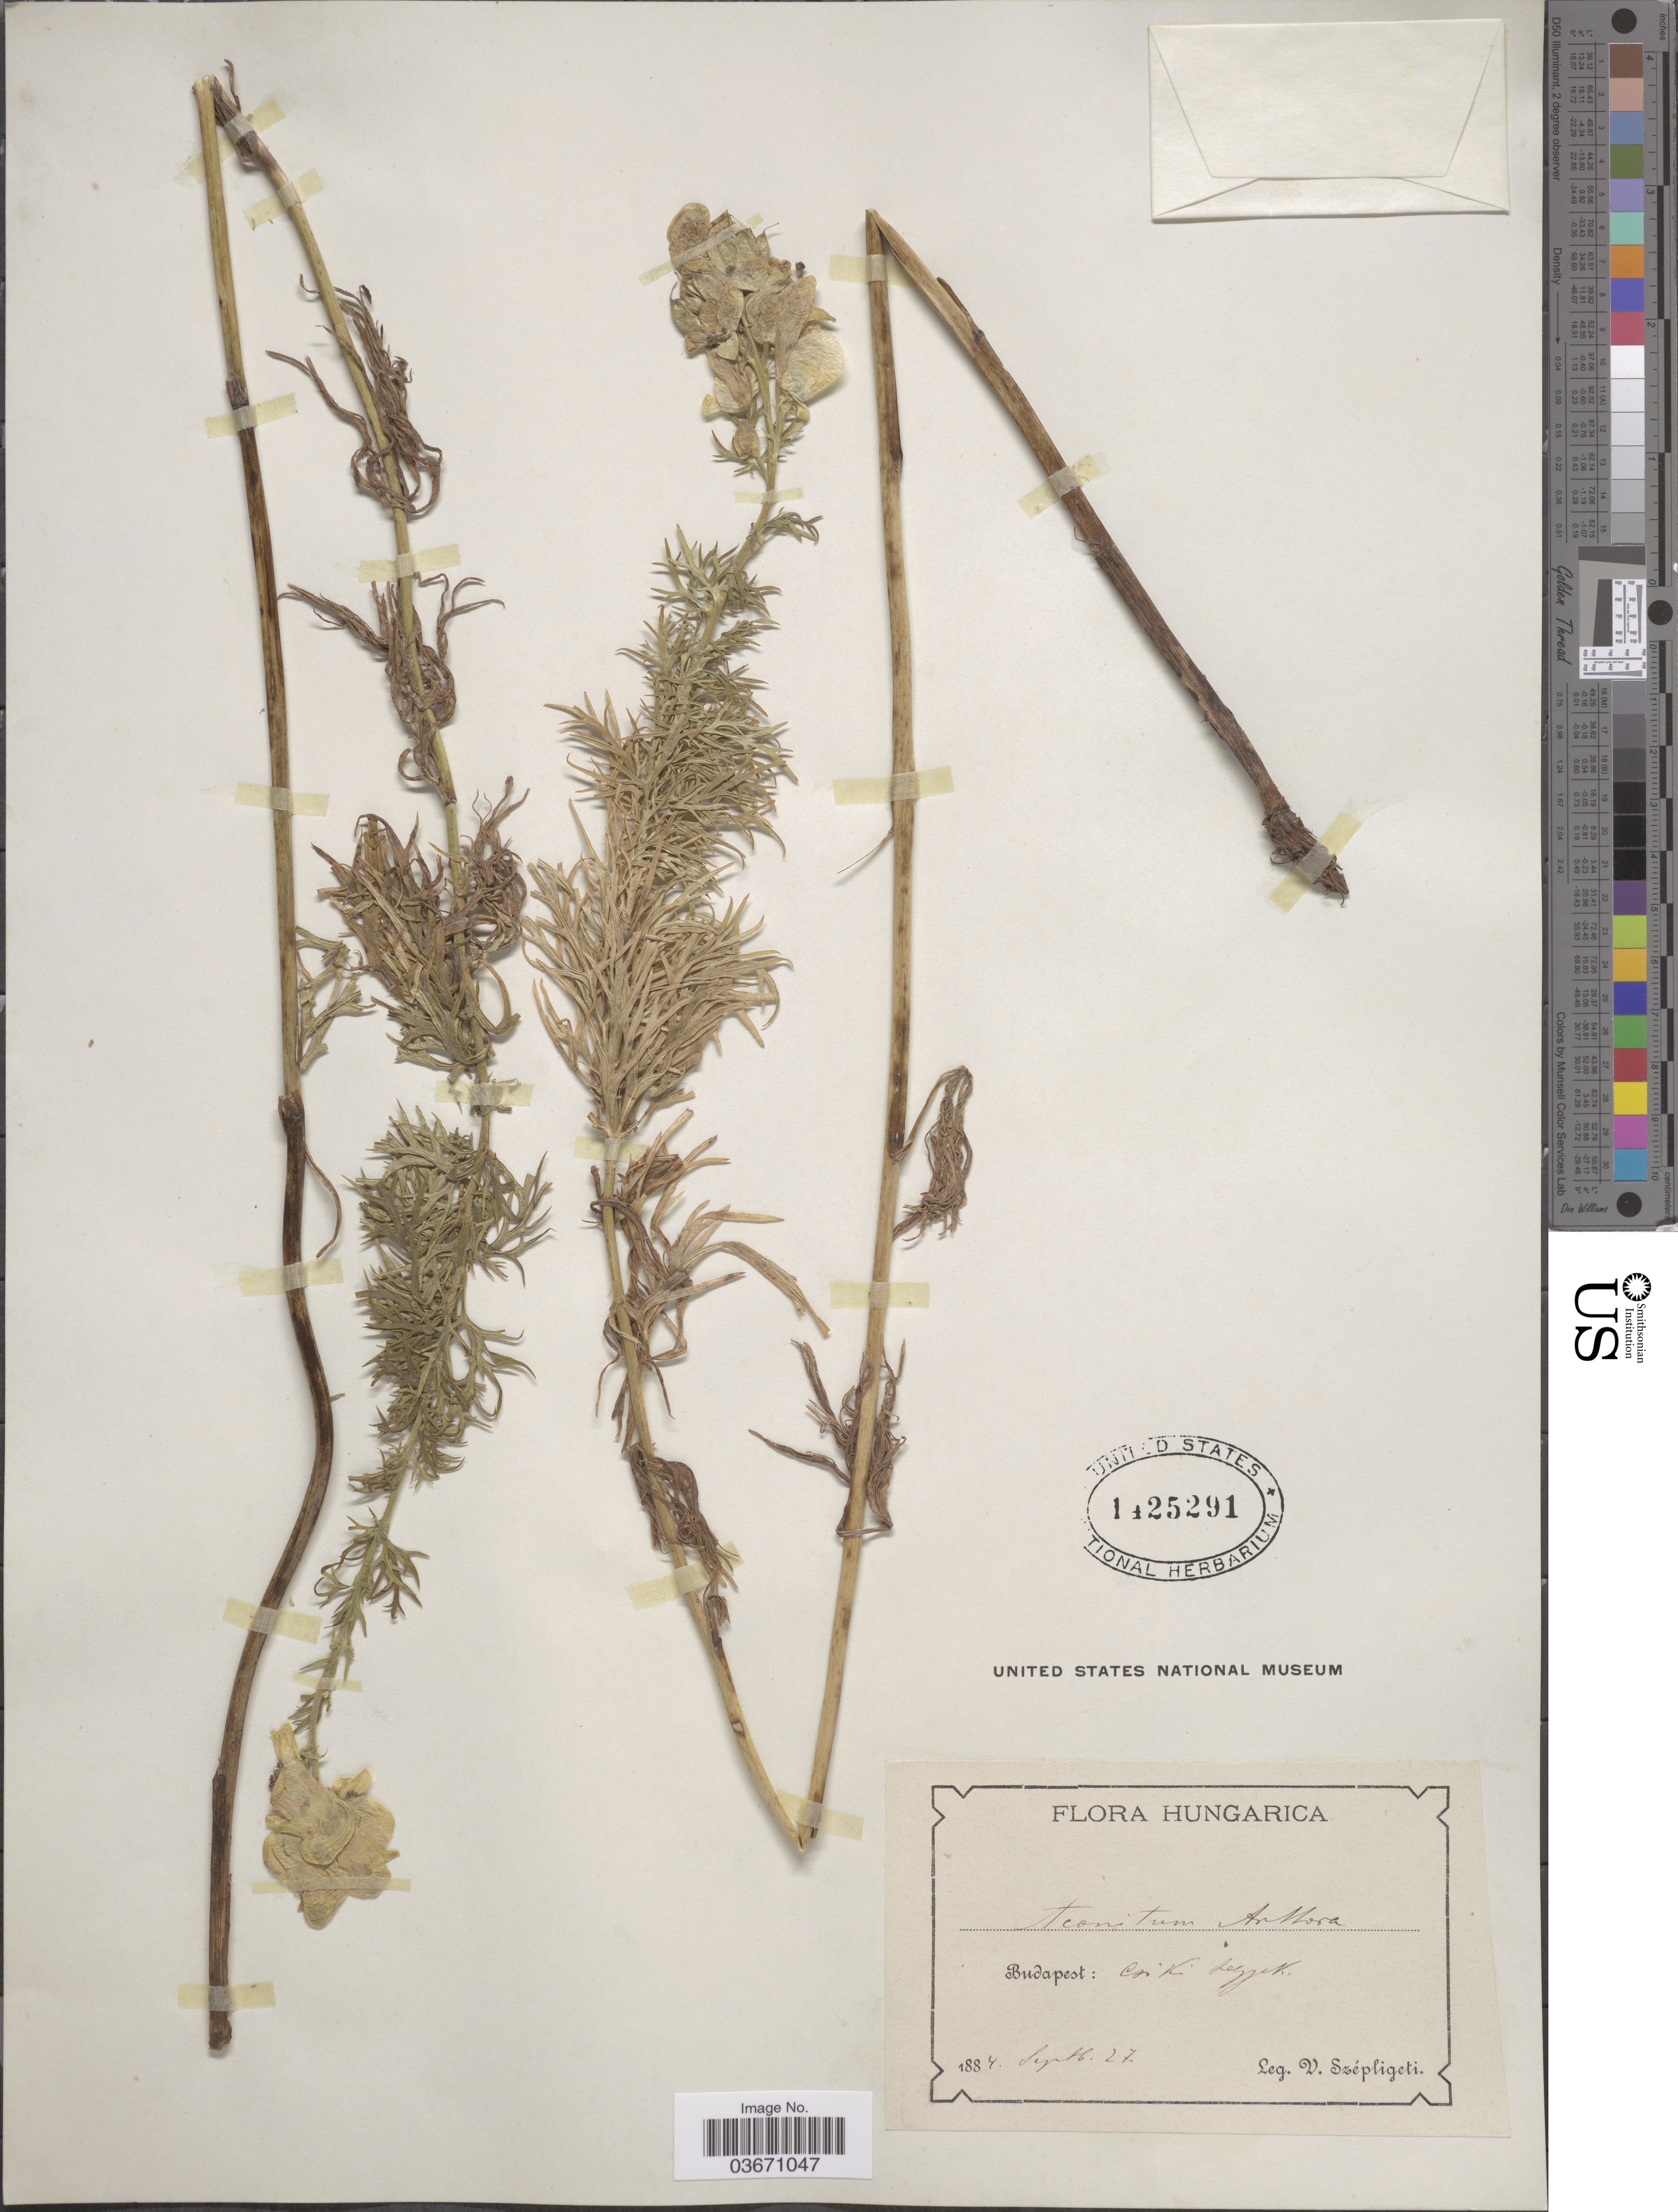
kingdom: Plantae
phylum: Tracheophyta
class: Magnoliopsida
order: Ranunculales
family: Ranunculaceae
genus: Aconitum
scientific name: Aconitum anthora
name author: L.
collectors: W. Szépligeti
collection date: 1884-09-27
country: Hungary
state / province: Budapest, Capital District of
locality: Budapest: Csik Legjek [interpreted].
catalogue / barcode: US 1425291